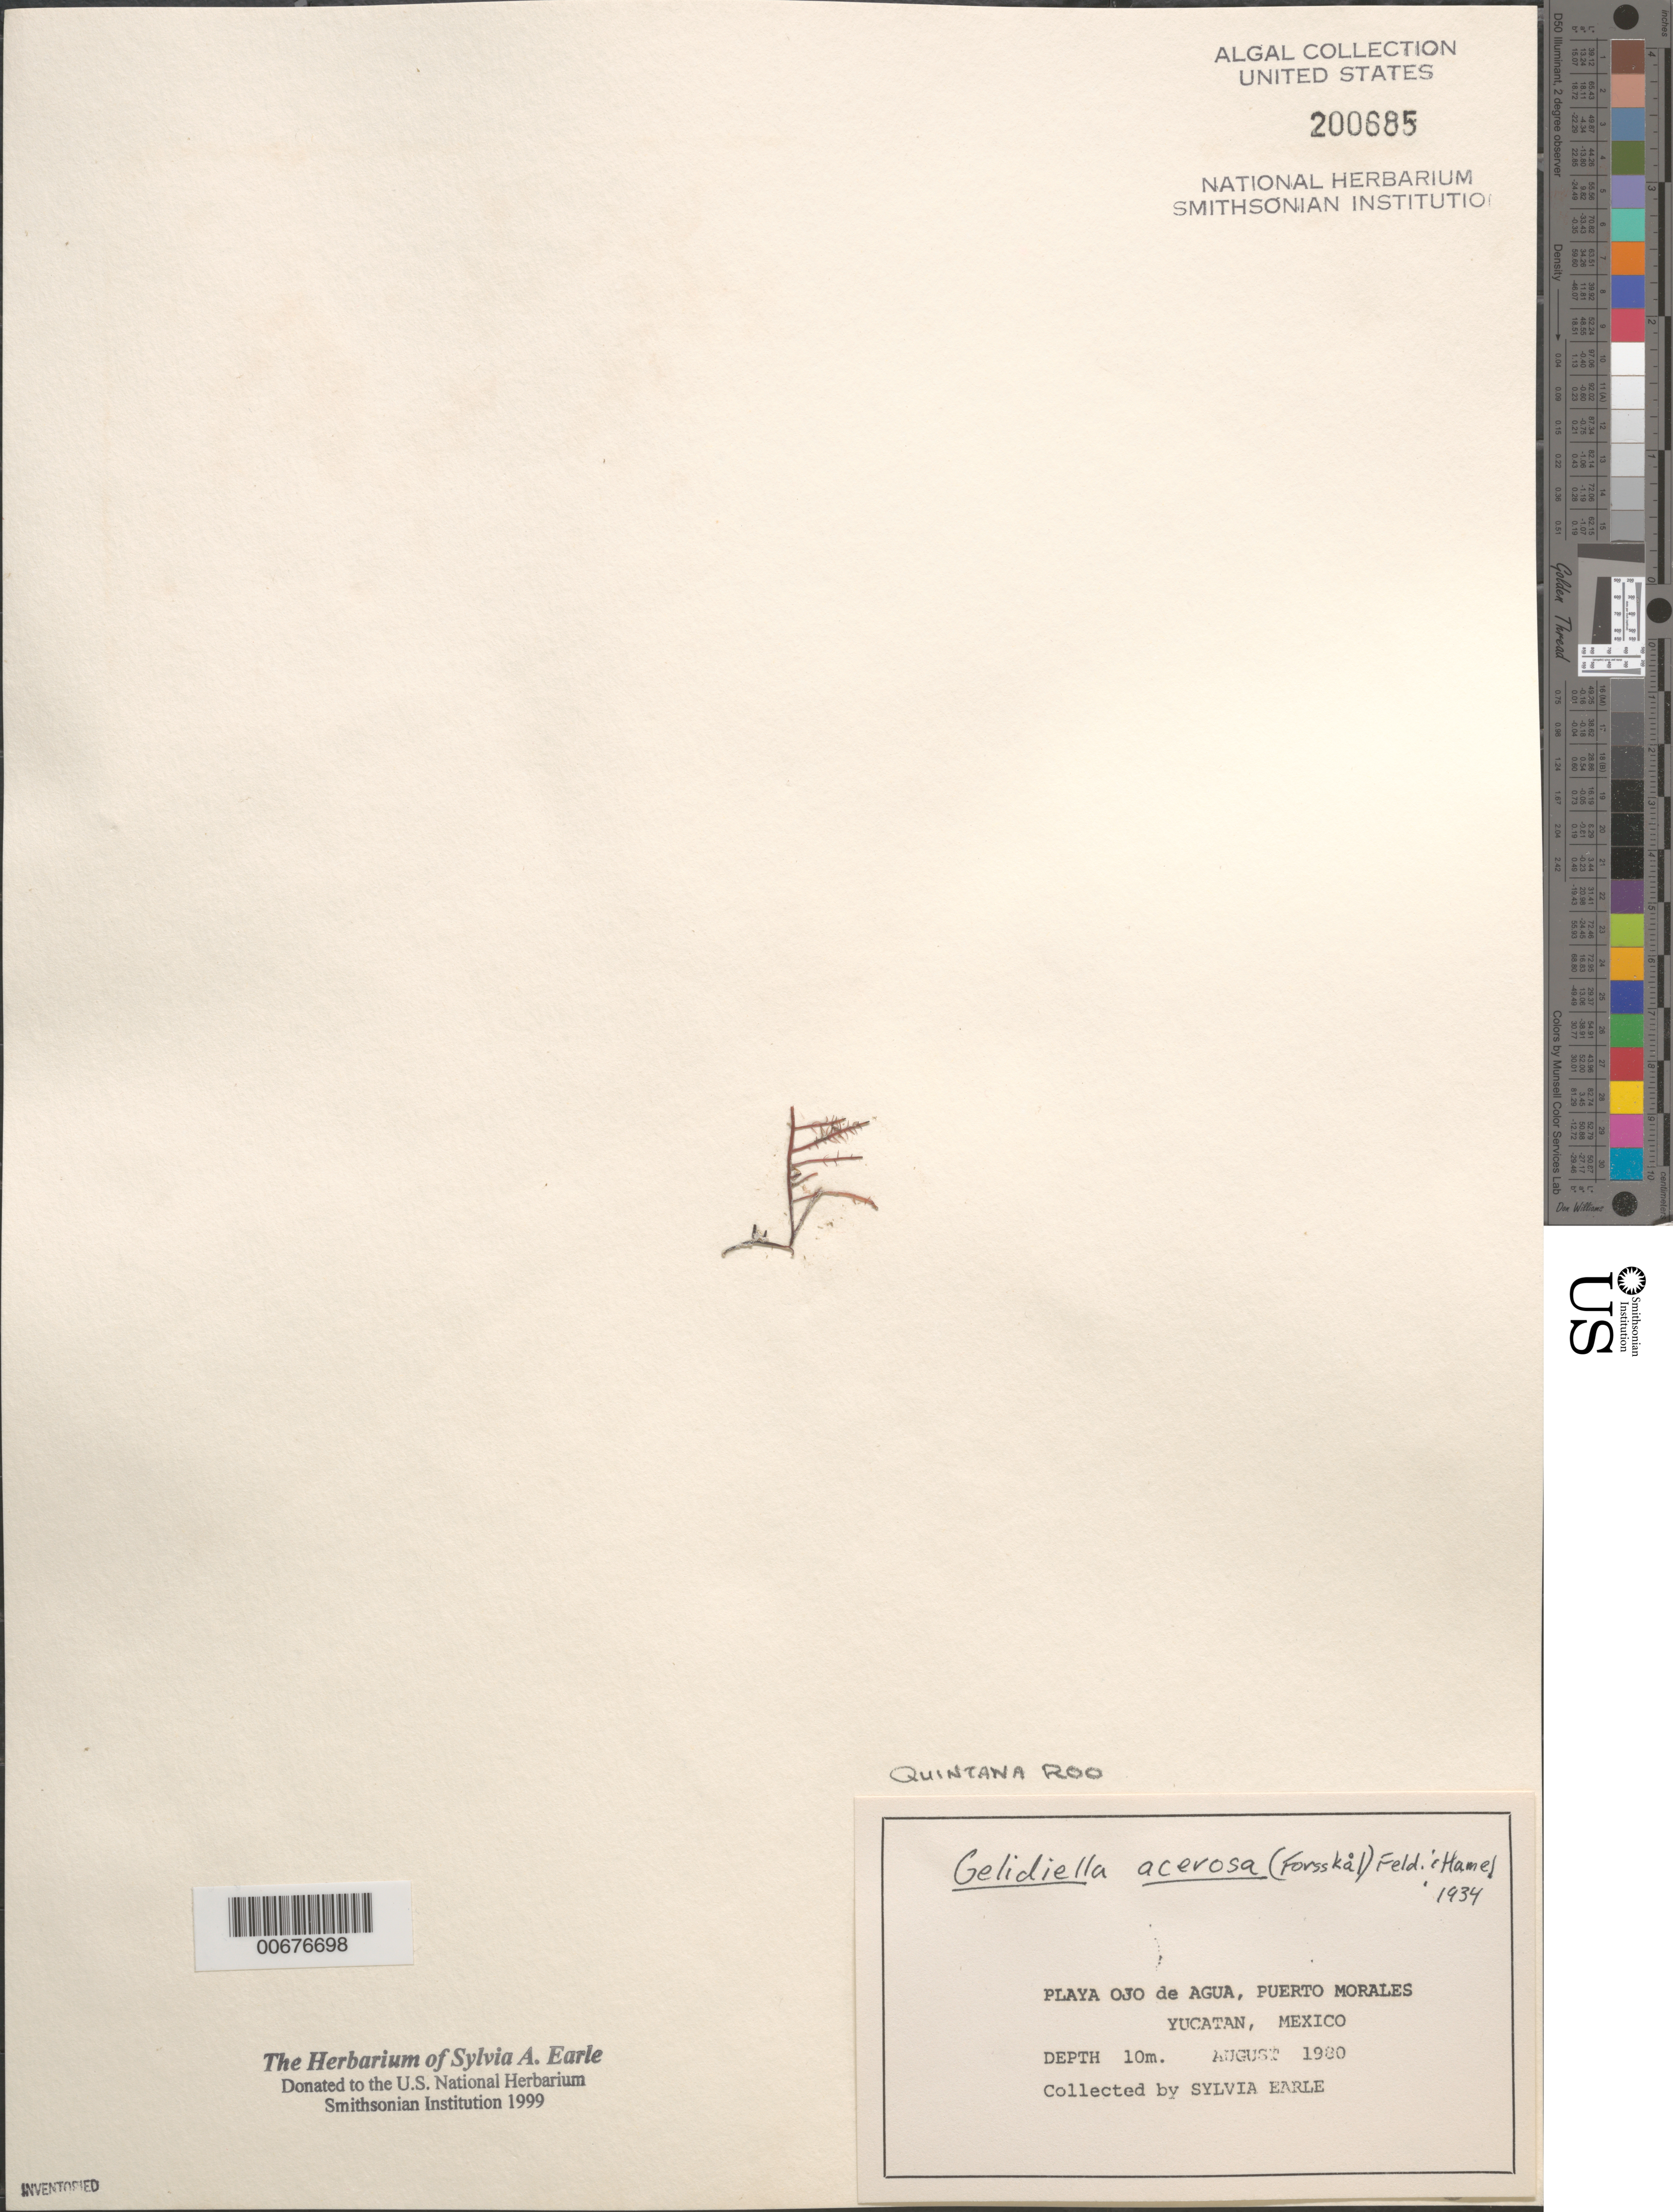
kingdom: Plantae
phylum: Rhodophyta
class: Florideophyceae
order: Gelidiales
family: Gelidiellaceae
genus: Gelidiella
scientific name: Gelidiella acerosa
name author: (Forssk.) Feldmann & G. Hamel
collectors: S. A. Earle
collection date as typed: Aug 1980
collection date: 1980-08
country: Mexico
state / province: Quintana Roo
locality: Playa Ojo de Agua, Puerto Morales, Yucatan Peninsula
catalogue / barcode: US 200685